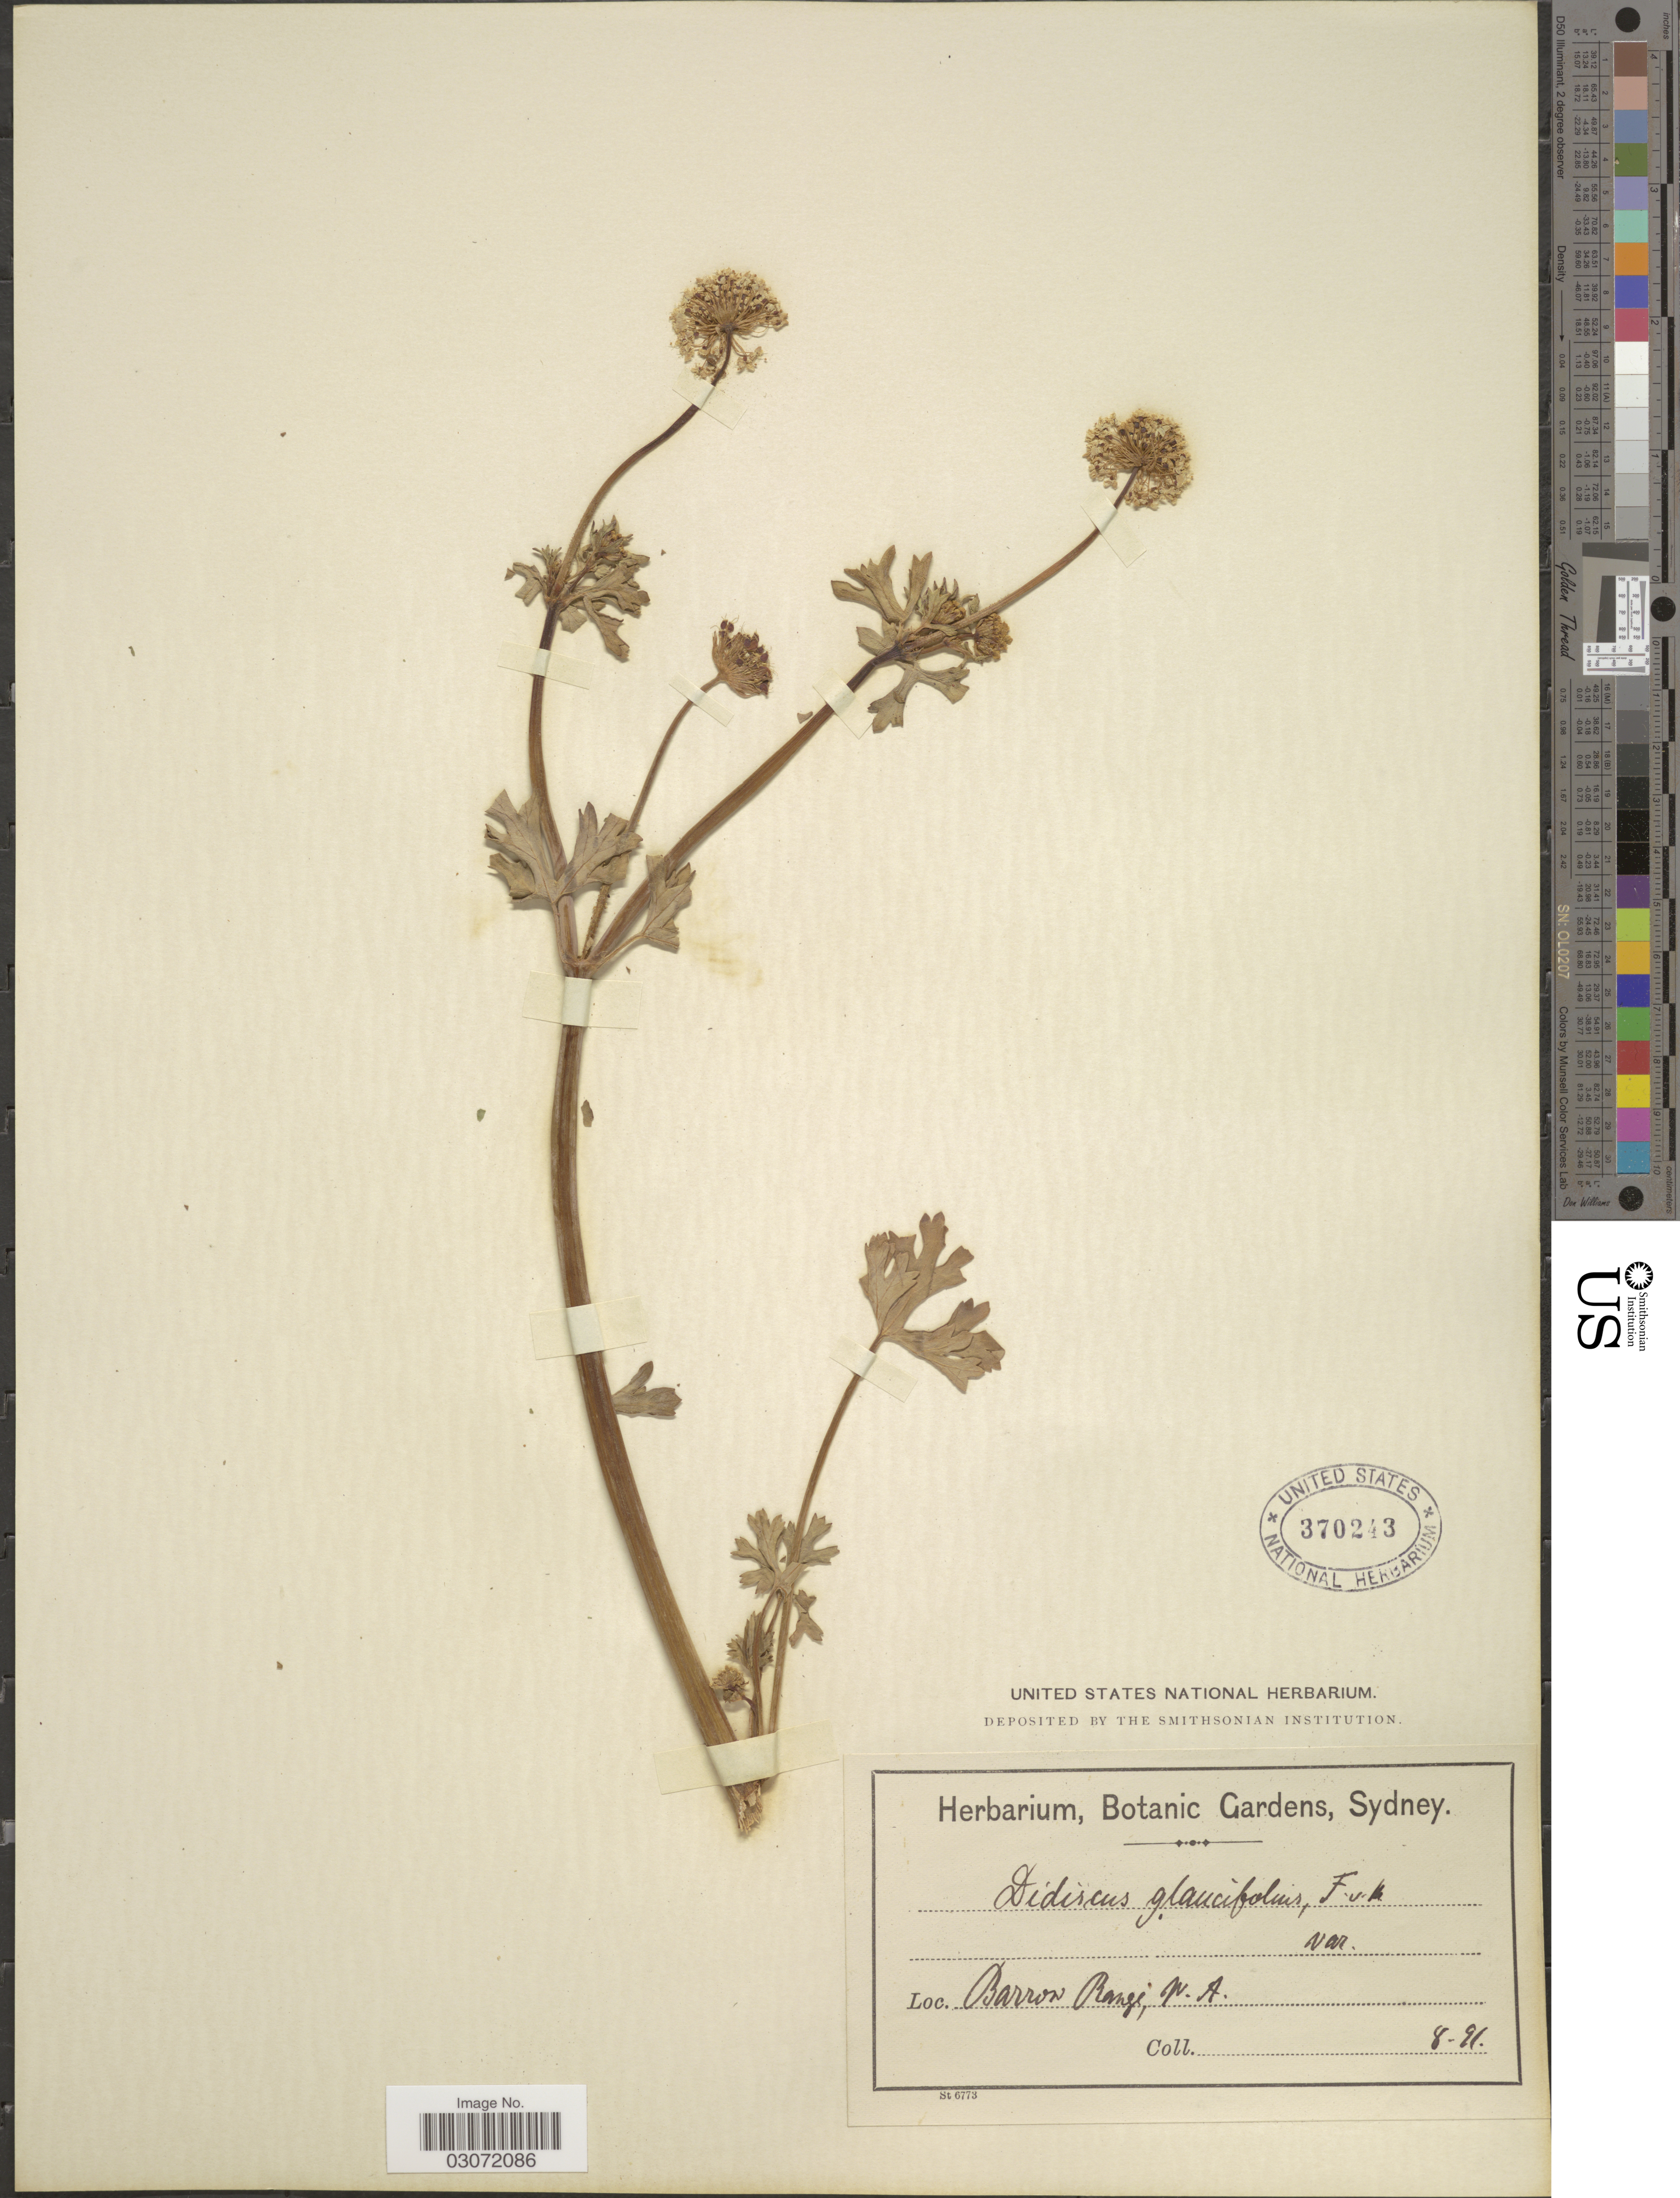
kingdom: Plantae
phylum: Tracheophyta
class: Magnoliopsida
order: Apiales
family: Araliaceae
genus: Trachymene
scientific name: Trachymene glaucifolia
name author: Benth.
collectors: ex herb. Botanic Gardens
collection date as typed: Transcribed d/m/y: /8/91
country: Australia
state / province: Western Australia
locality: Barrow Range, W.A.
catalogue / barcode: US 370243